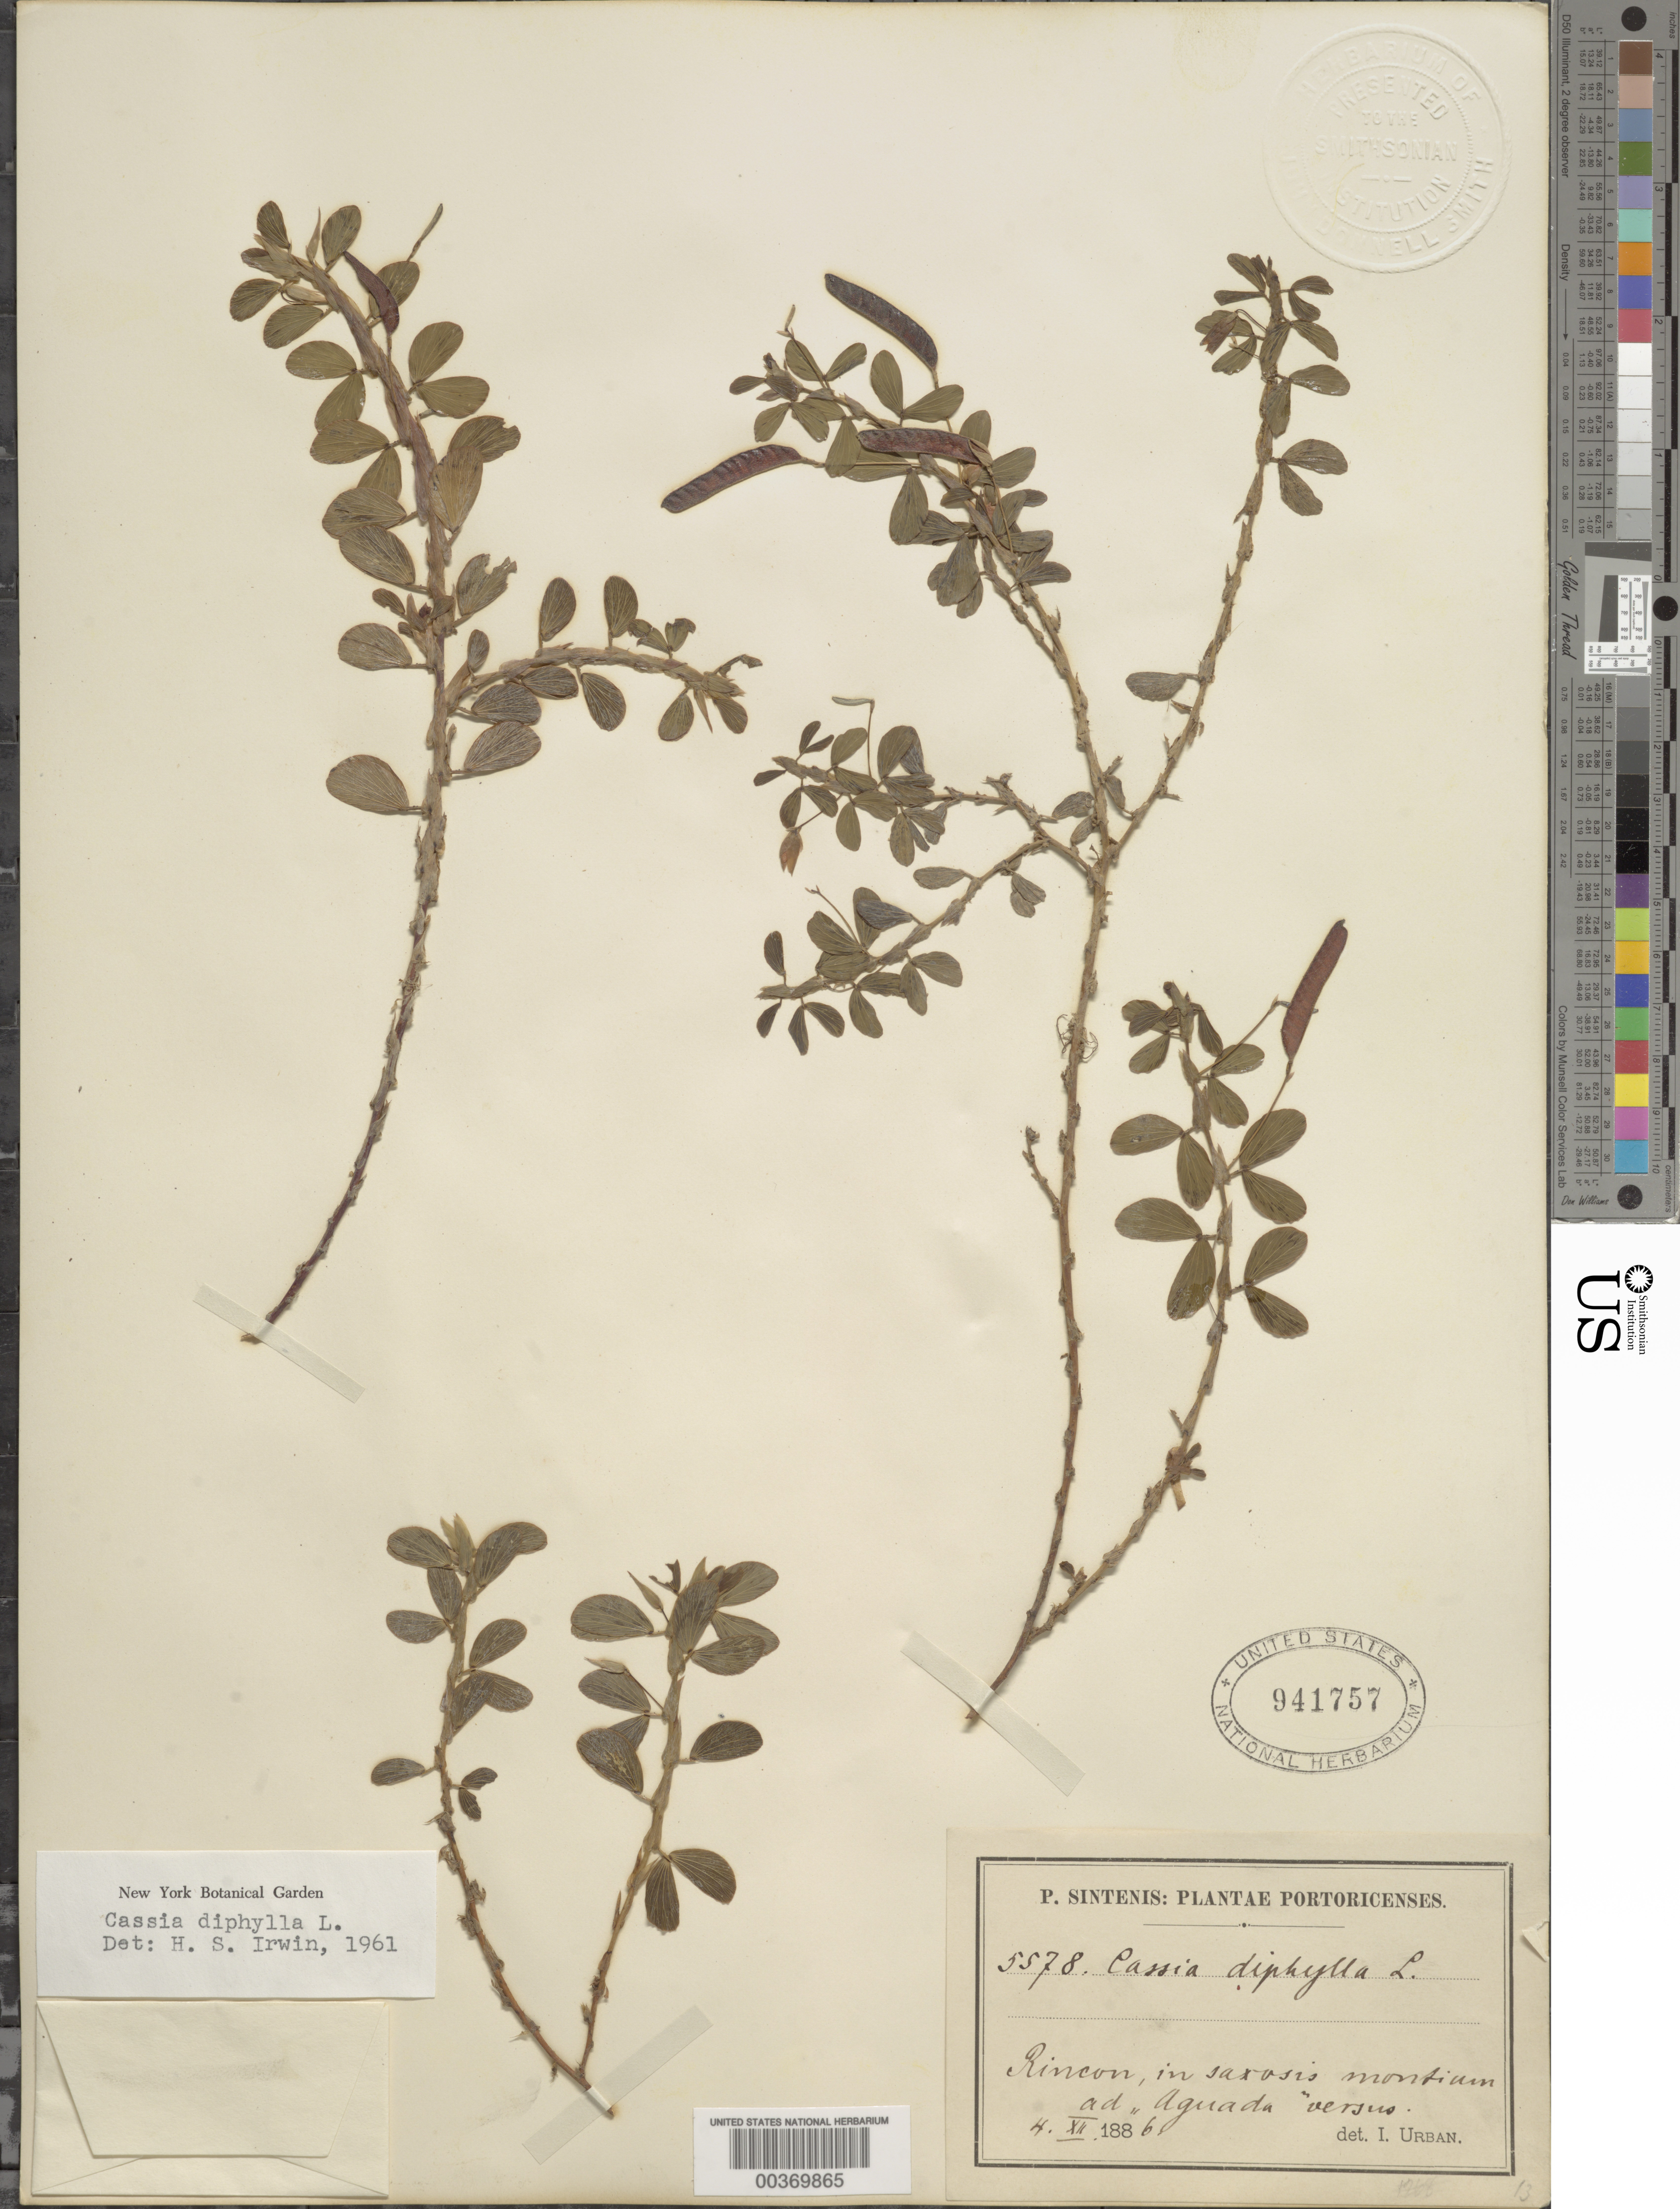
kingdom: Plantae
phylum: Tracheophyta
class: Magnoliopsida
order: Fabales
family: Fabaceae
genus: Chamaecrista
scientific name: Chamaecrista diphylla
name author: (L.) Greene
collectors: P. Sintenis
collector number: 5578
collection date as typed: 04 Dec 1886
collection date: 1886-12-04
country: Puerto Rico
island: Greater Antilles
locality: Rincon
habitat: In saxosis montium ad "aguada" versus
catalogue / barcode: US 941757